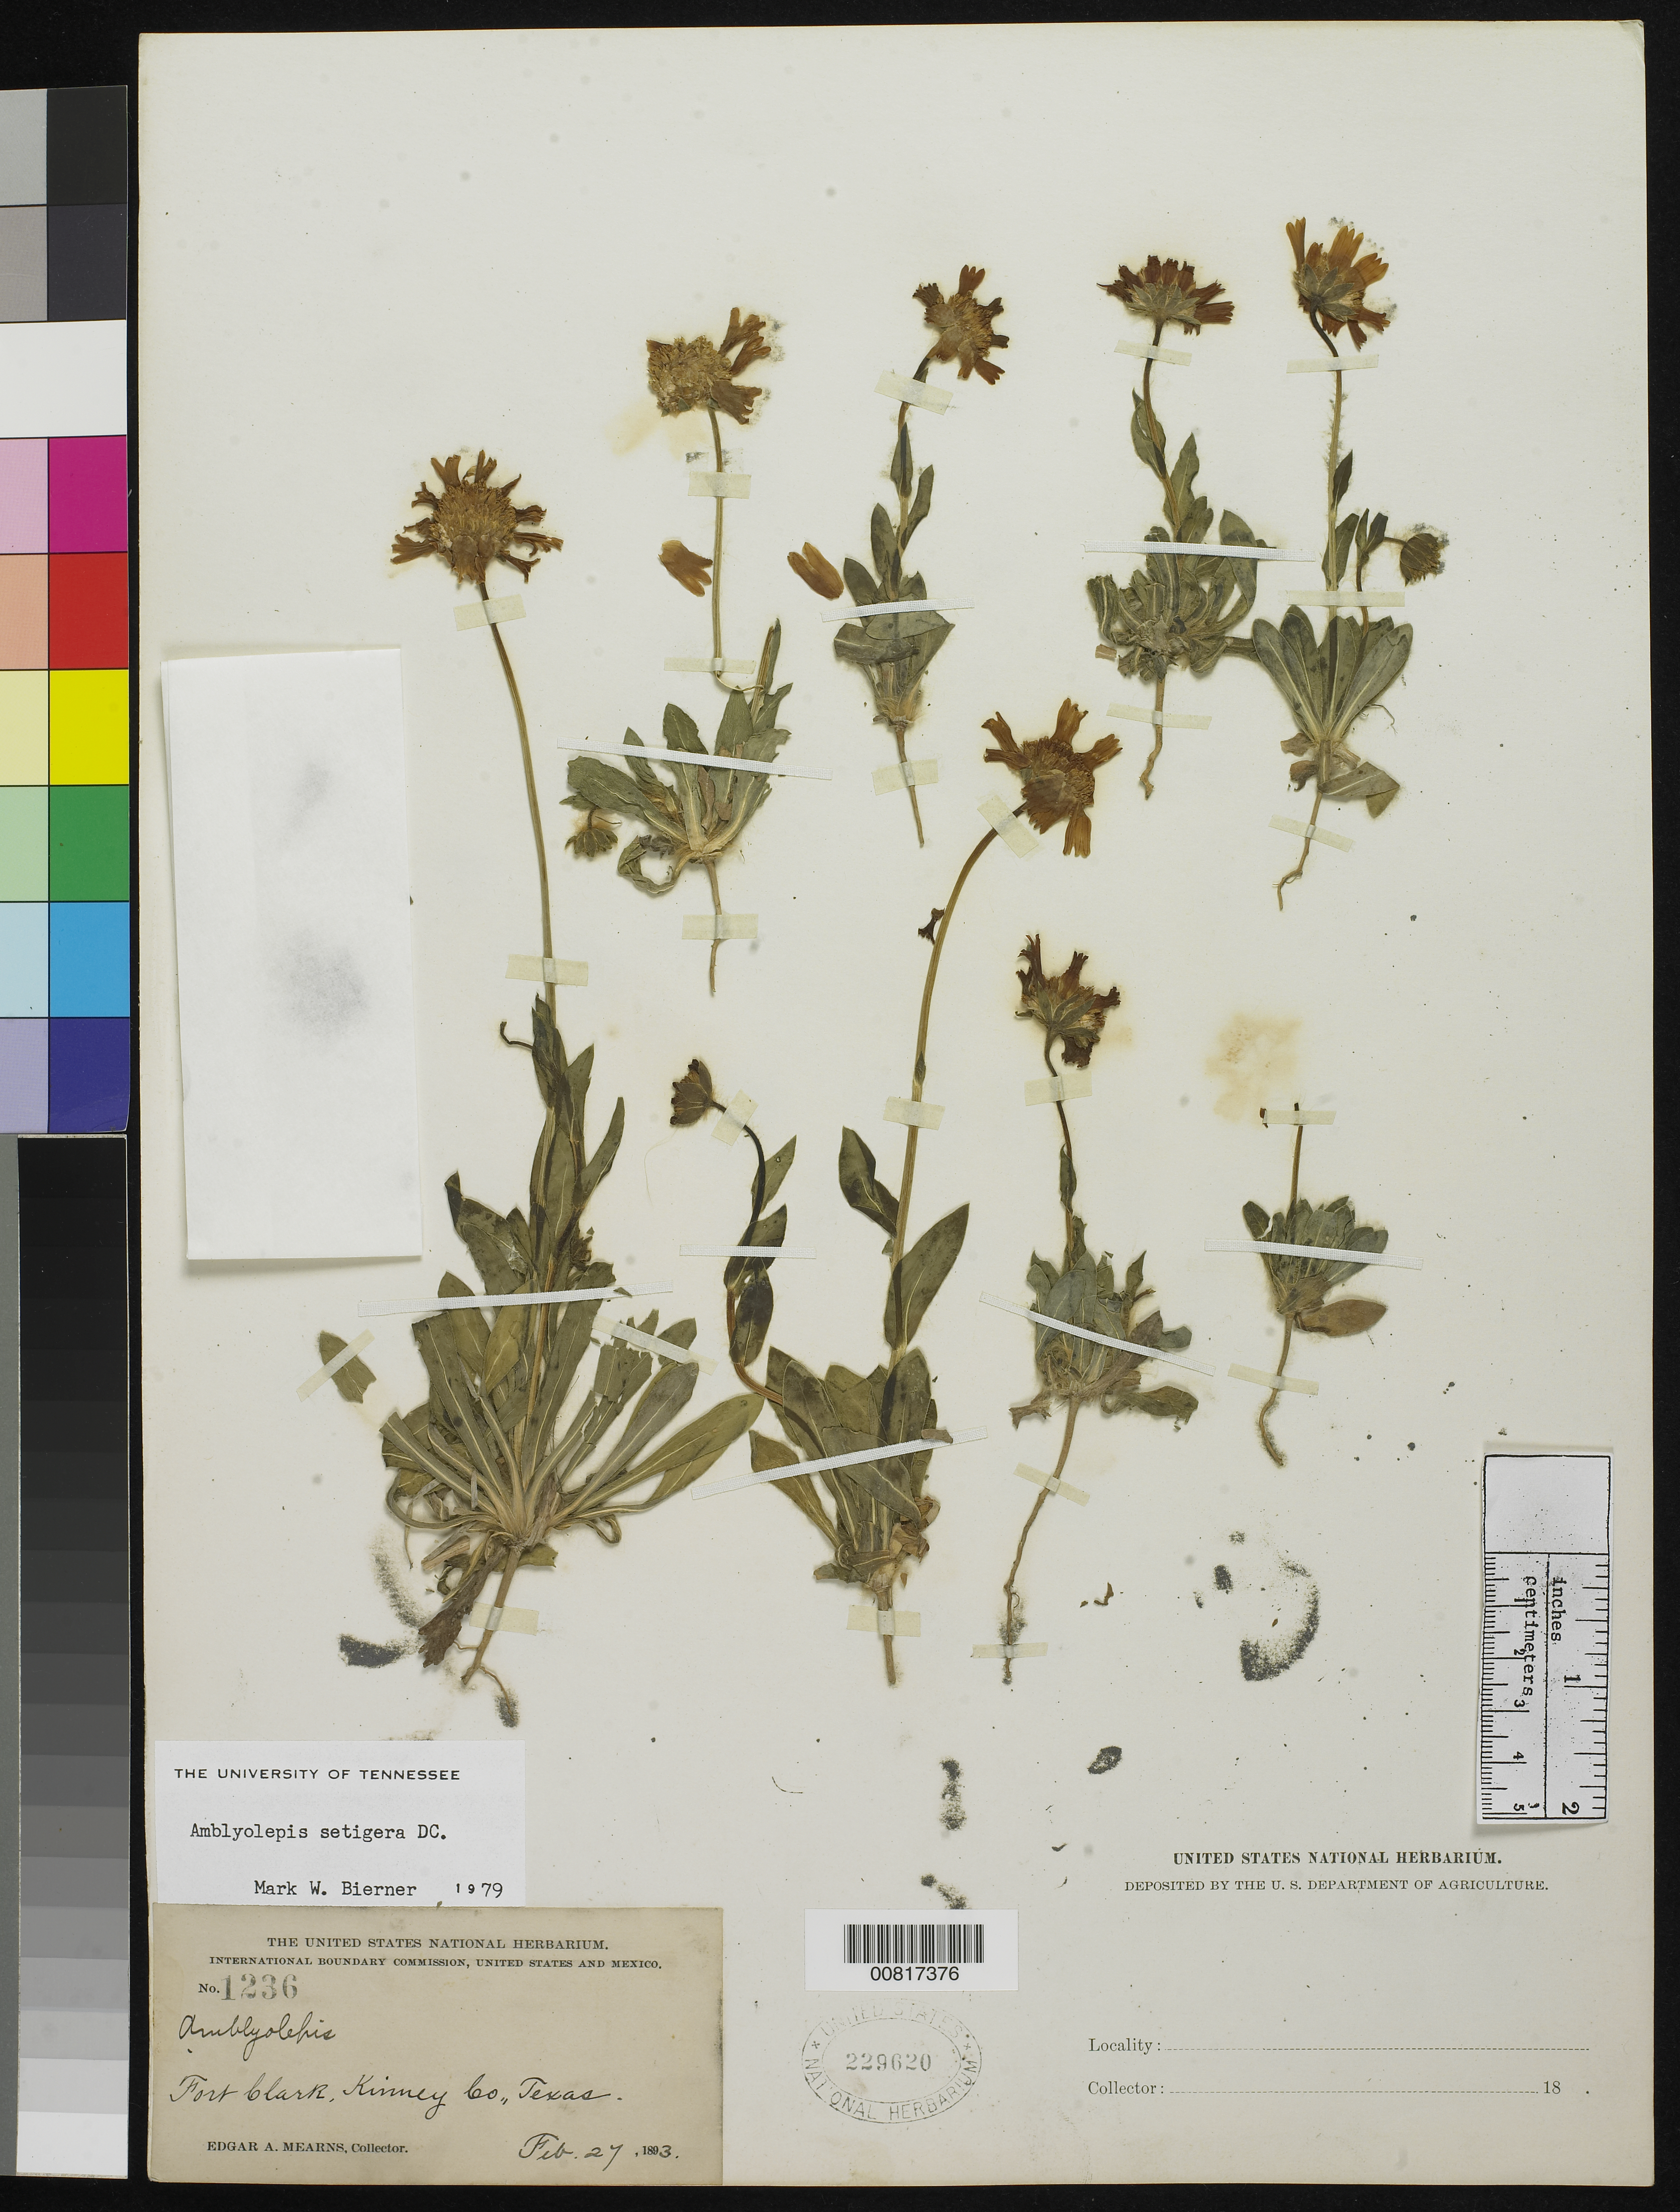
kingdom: Plantae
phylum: Tracheophyta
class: Magnoliopsida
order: Asterales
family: Asteraceae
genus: Amblyolepis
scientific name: Amblyolepis setigera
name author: DC.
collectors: E. A. Mearns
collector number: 1236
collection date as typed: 27 Feb 1893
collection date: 1893-02-27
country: United States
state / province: Texas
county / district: Kinney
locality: Fort Clark, Kinney County, Texas.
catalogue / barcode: US 229620